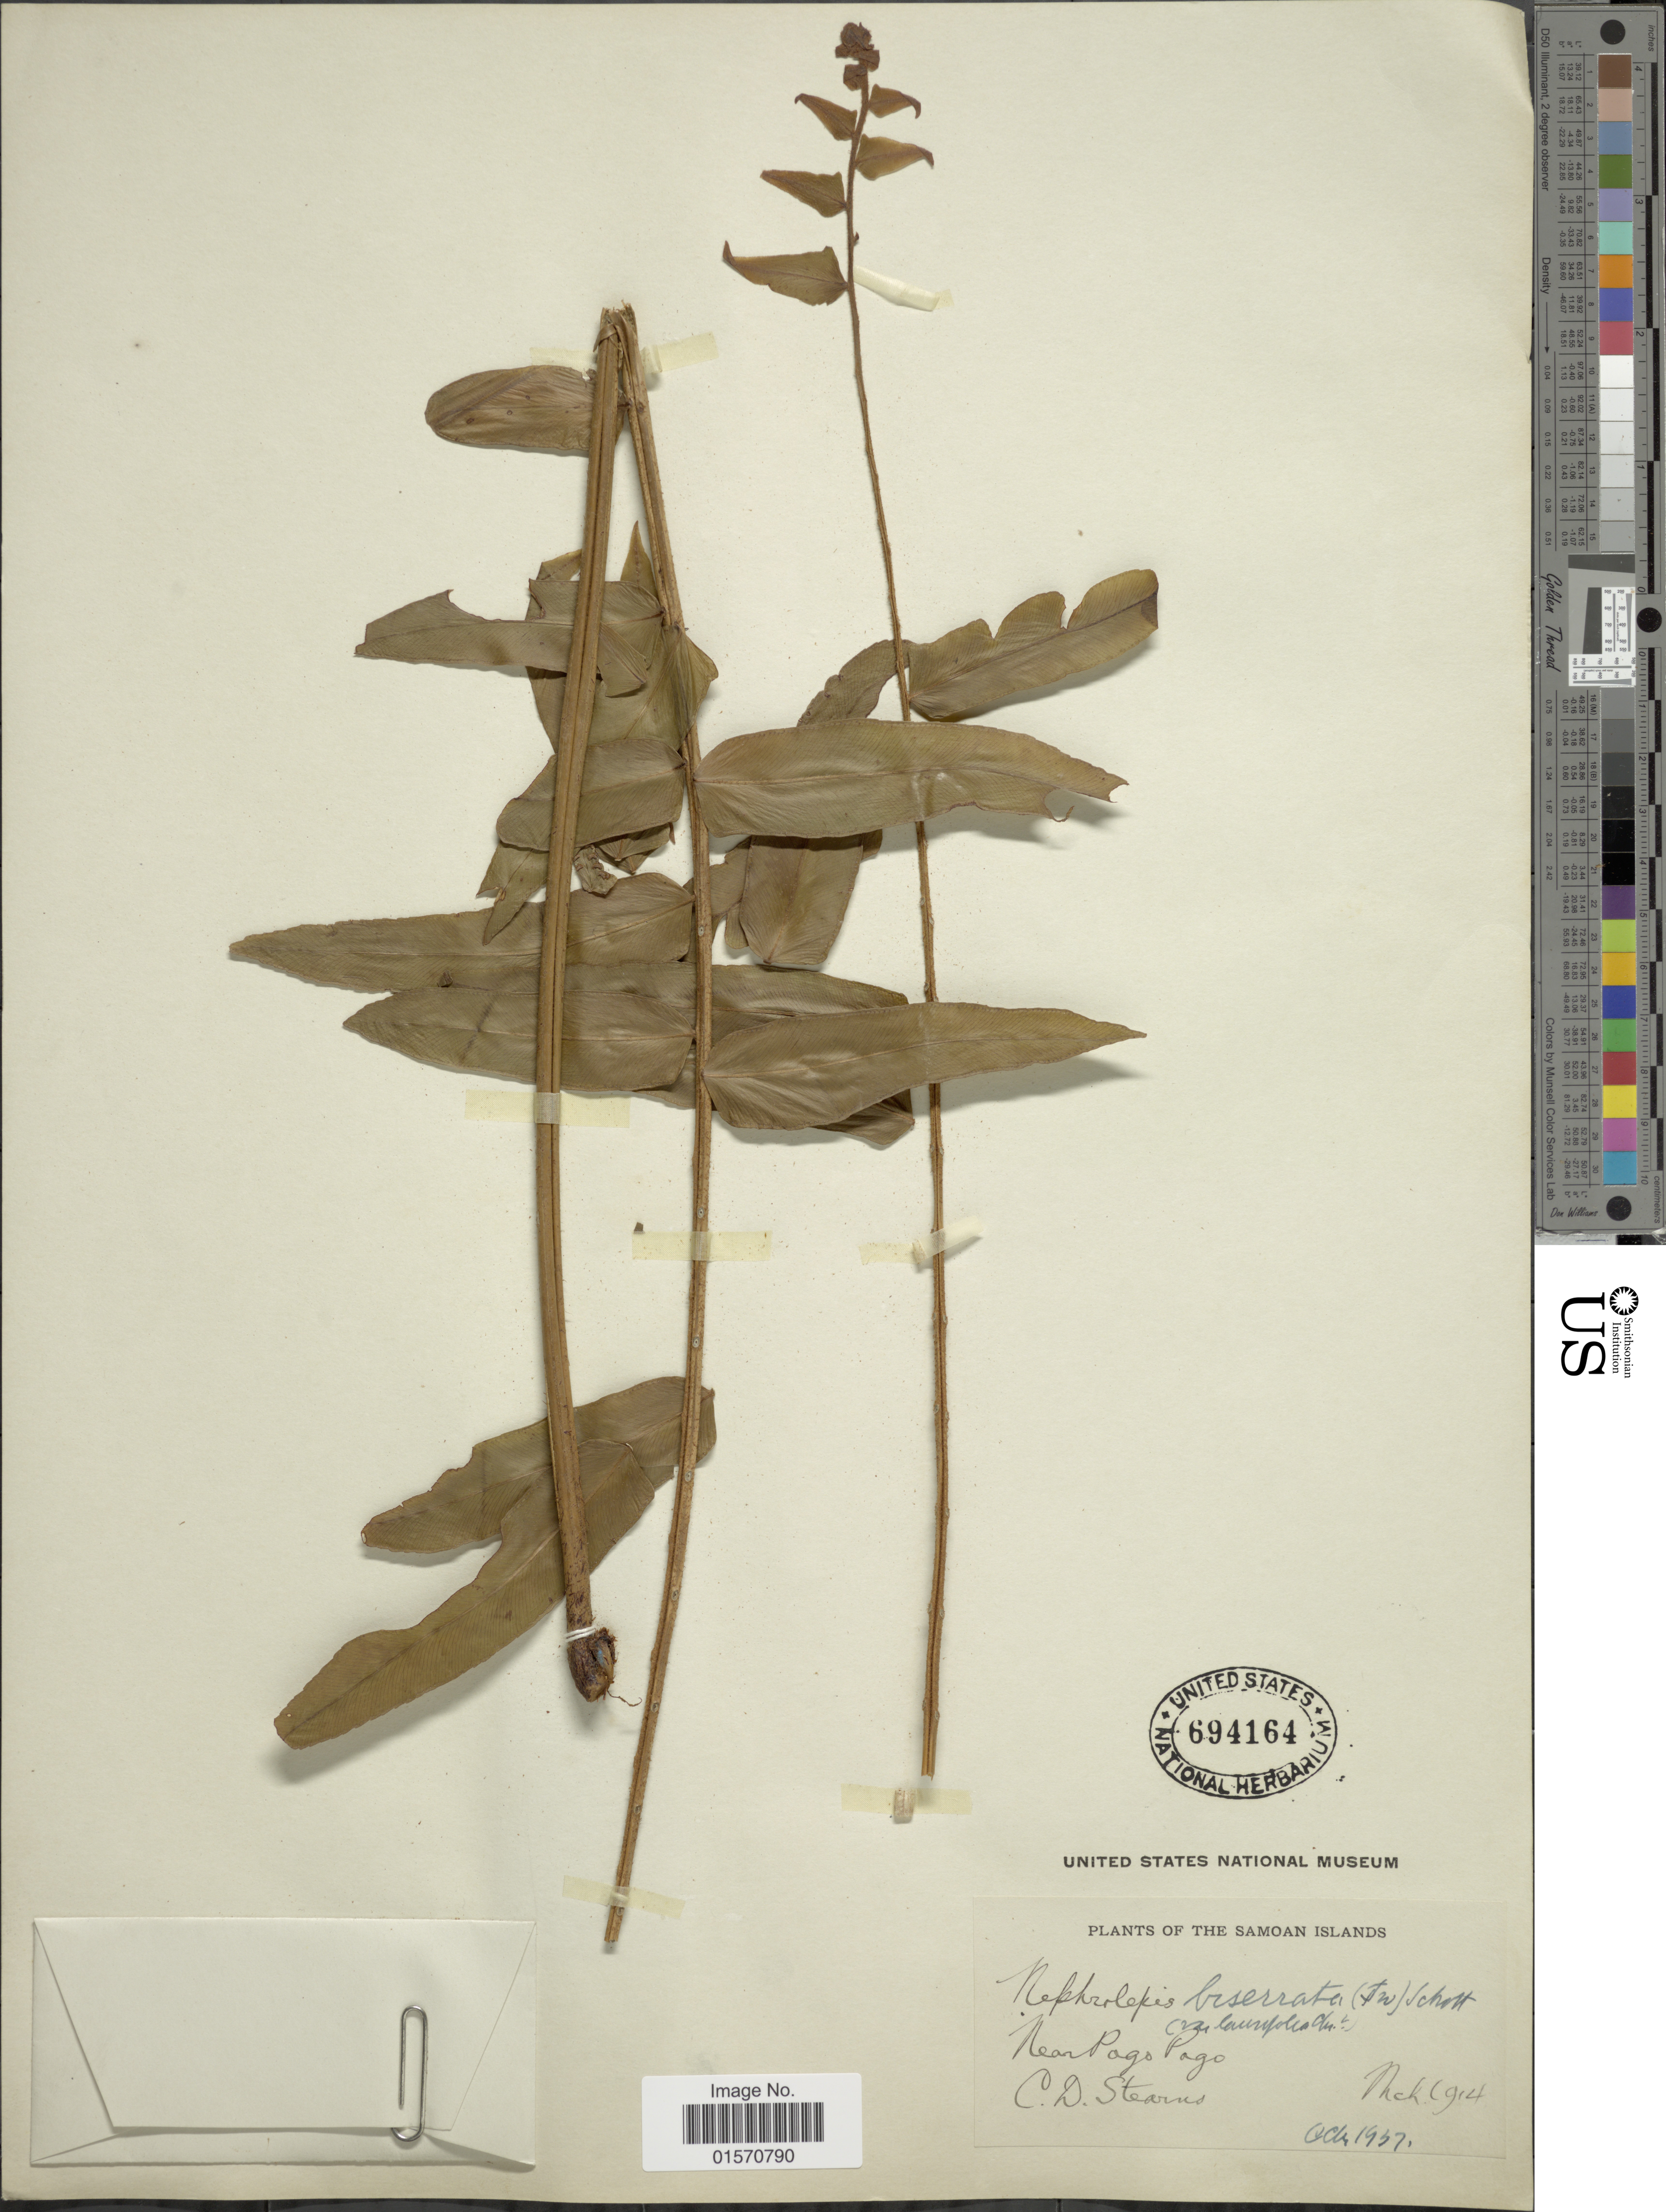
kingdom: Plantae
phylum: Tracheophyta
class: Polypodiopsida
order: Polypodiales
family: Nephrolepidaceae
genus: Nephrolepis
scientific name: Nephrolepis biserrata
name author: (Sw.) Schott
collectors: C. Stearns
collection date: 1914-03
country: American Samoa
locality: Samoan Islands. Near Pago Pago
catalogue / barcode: US 694164